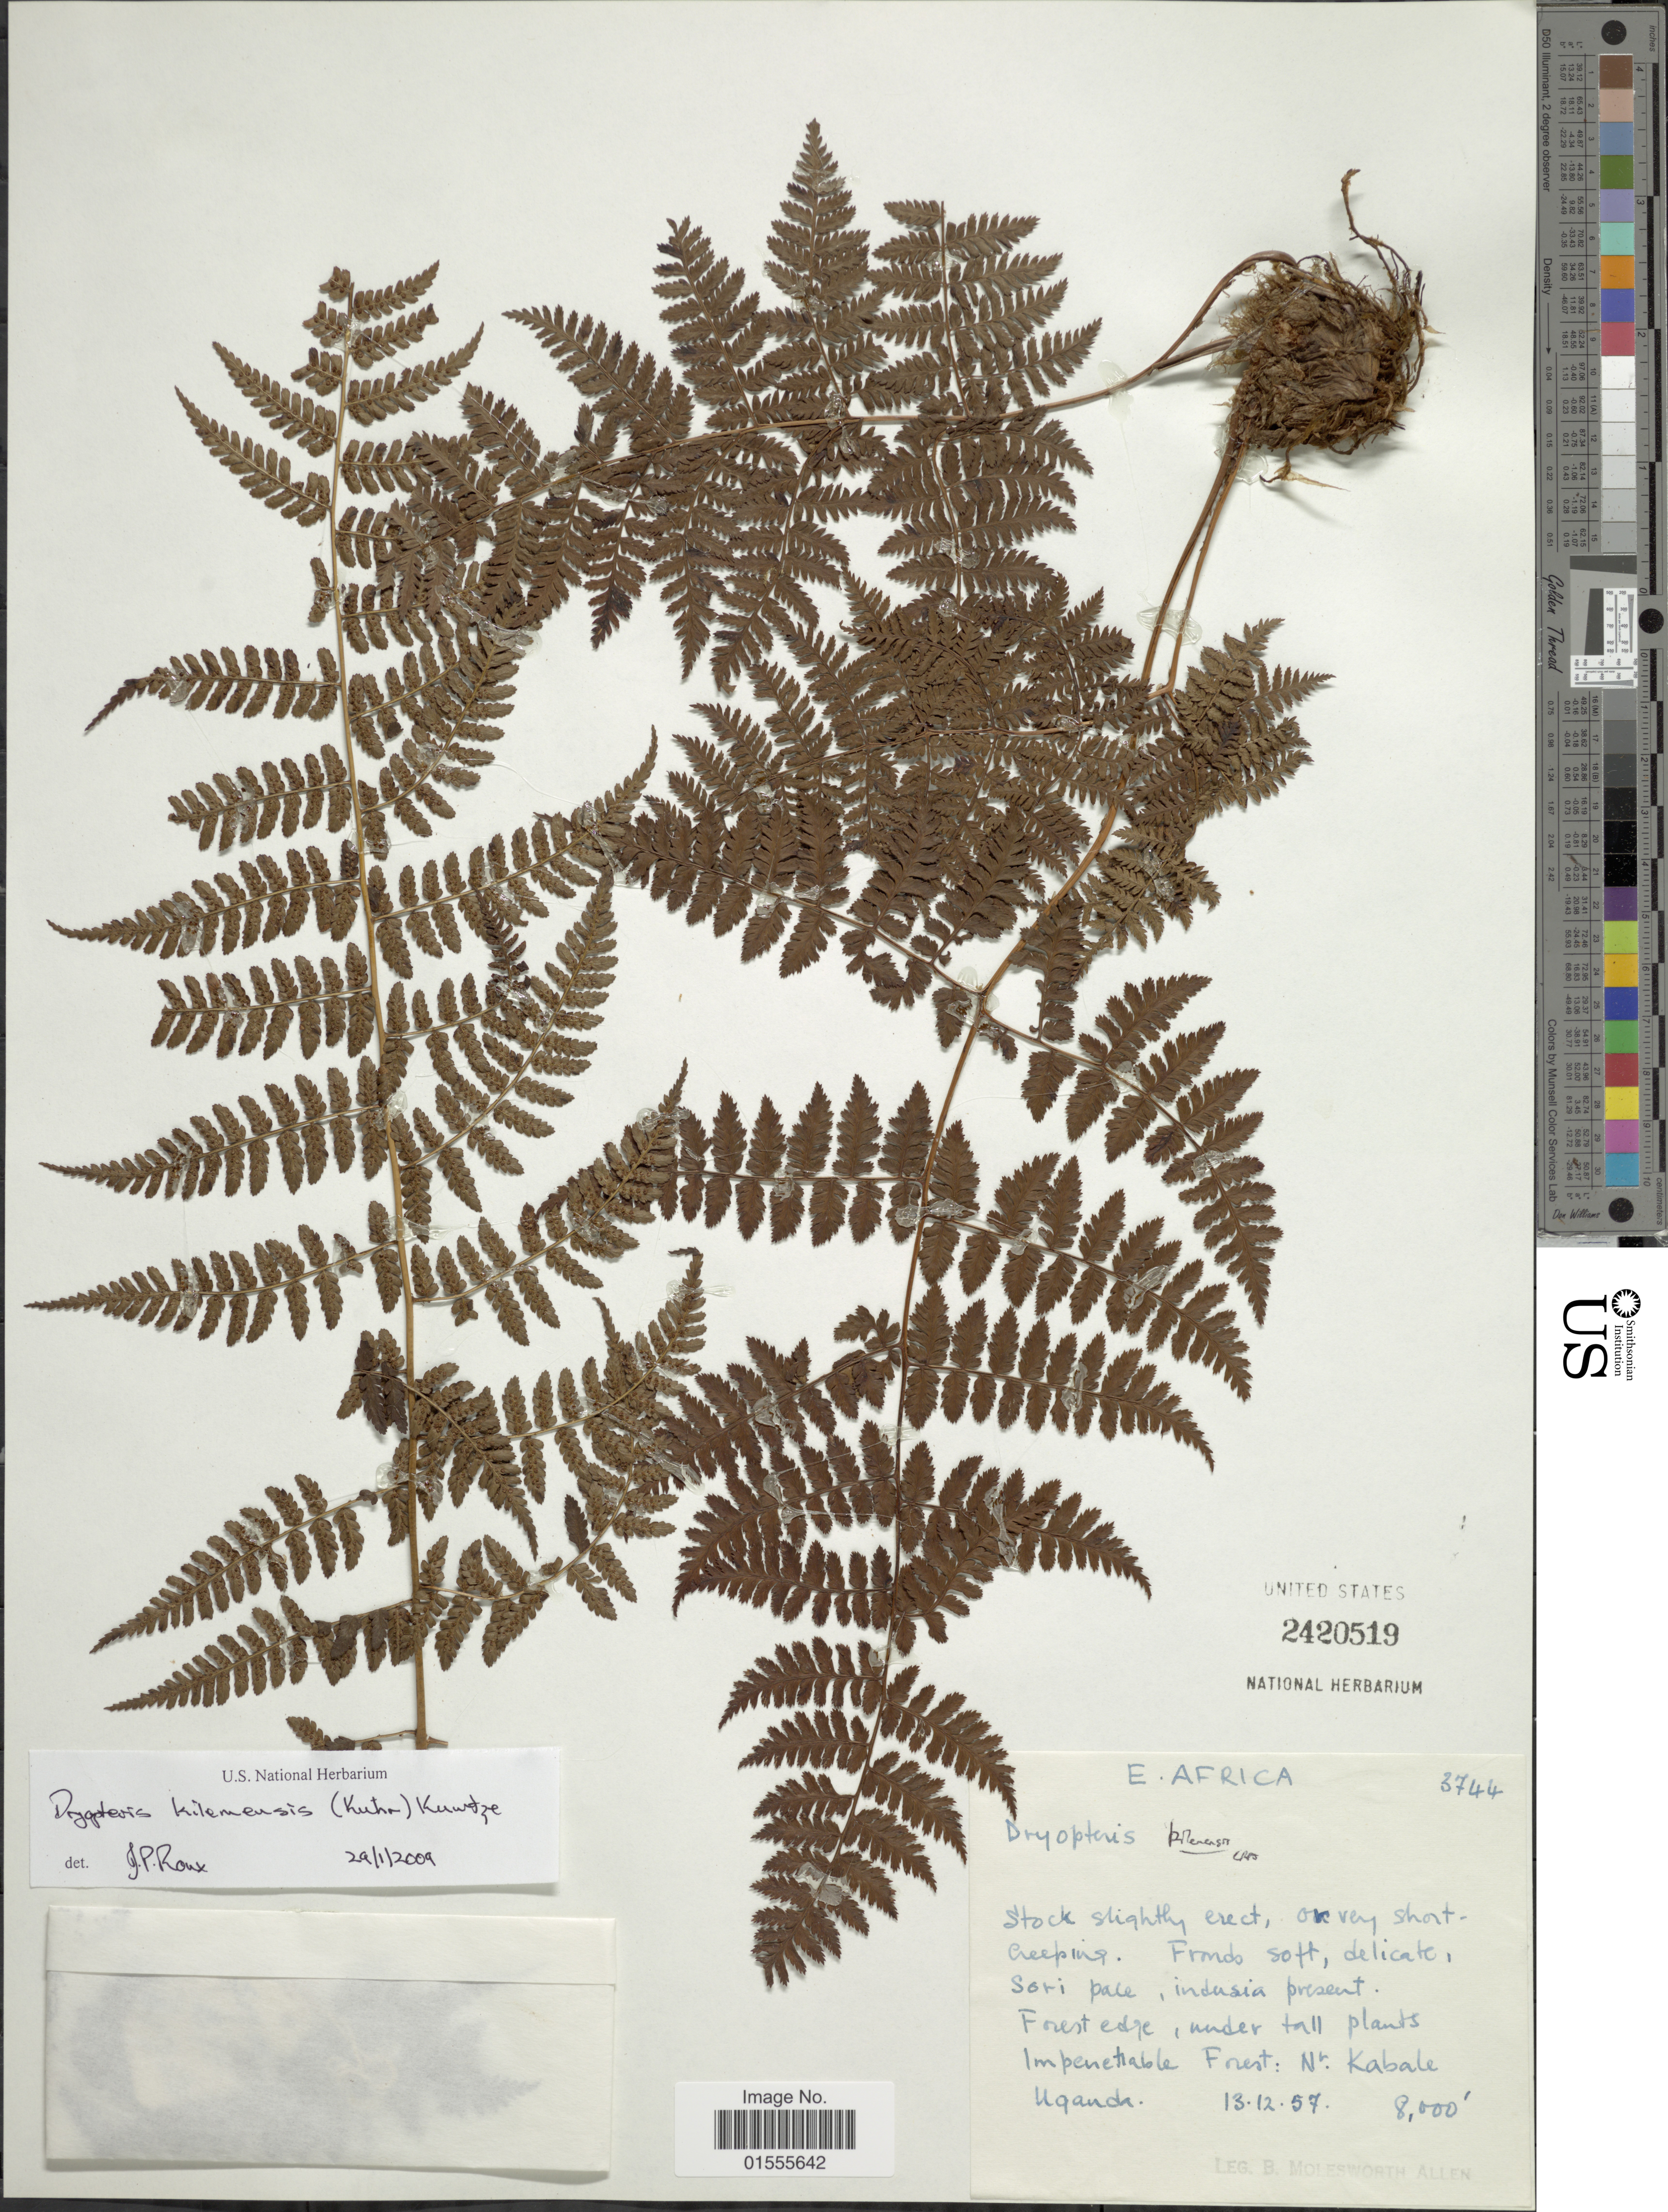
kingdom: Plantae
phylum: Tracheophyta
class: Polypodiopsida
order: Polypodiales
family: Dryopteridaceae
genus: Dryopteris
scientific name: Dryopteris kilemensis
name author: (Kuhn) Kuntze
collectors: B. E. G. Molesworth-Allen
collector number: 3744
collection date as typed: Transcribed d/m/y: 13/12/57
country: Uganda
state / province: Western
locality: Impenetrable Forest: Nr. Kabale [near Kabale]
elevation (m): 2438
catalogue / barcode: US 2420519